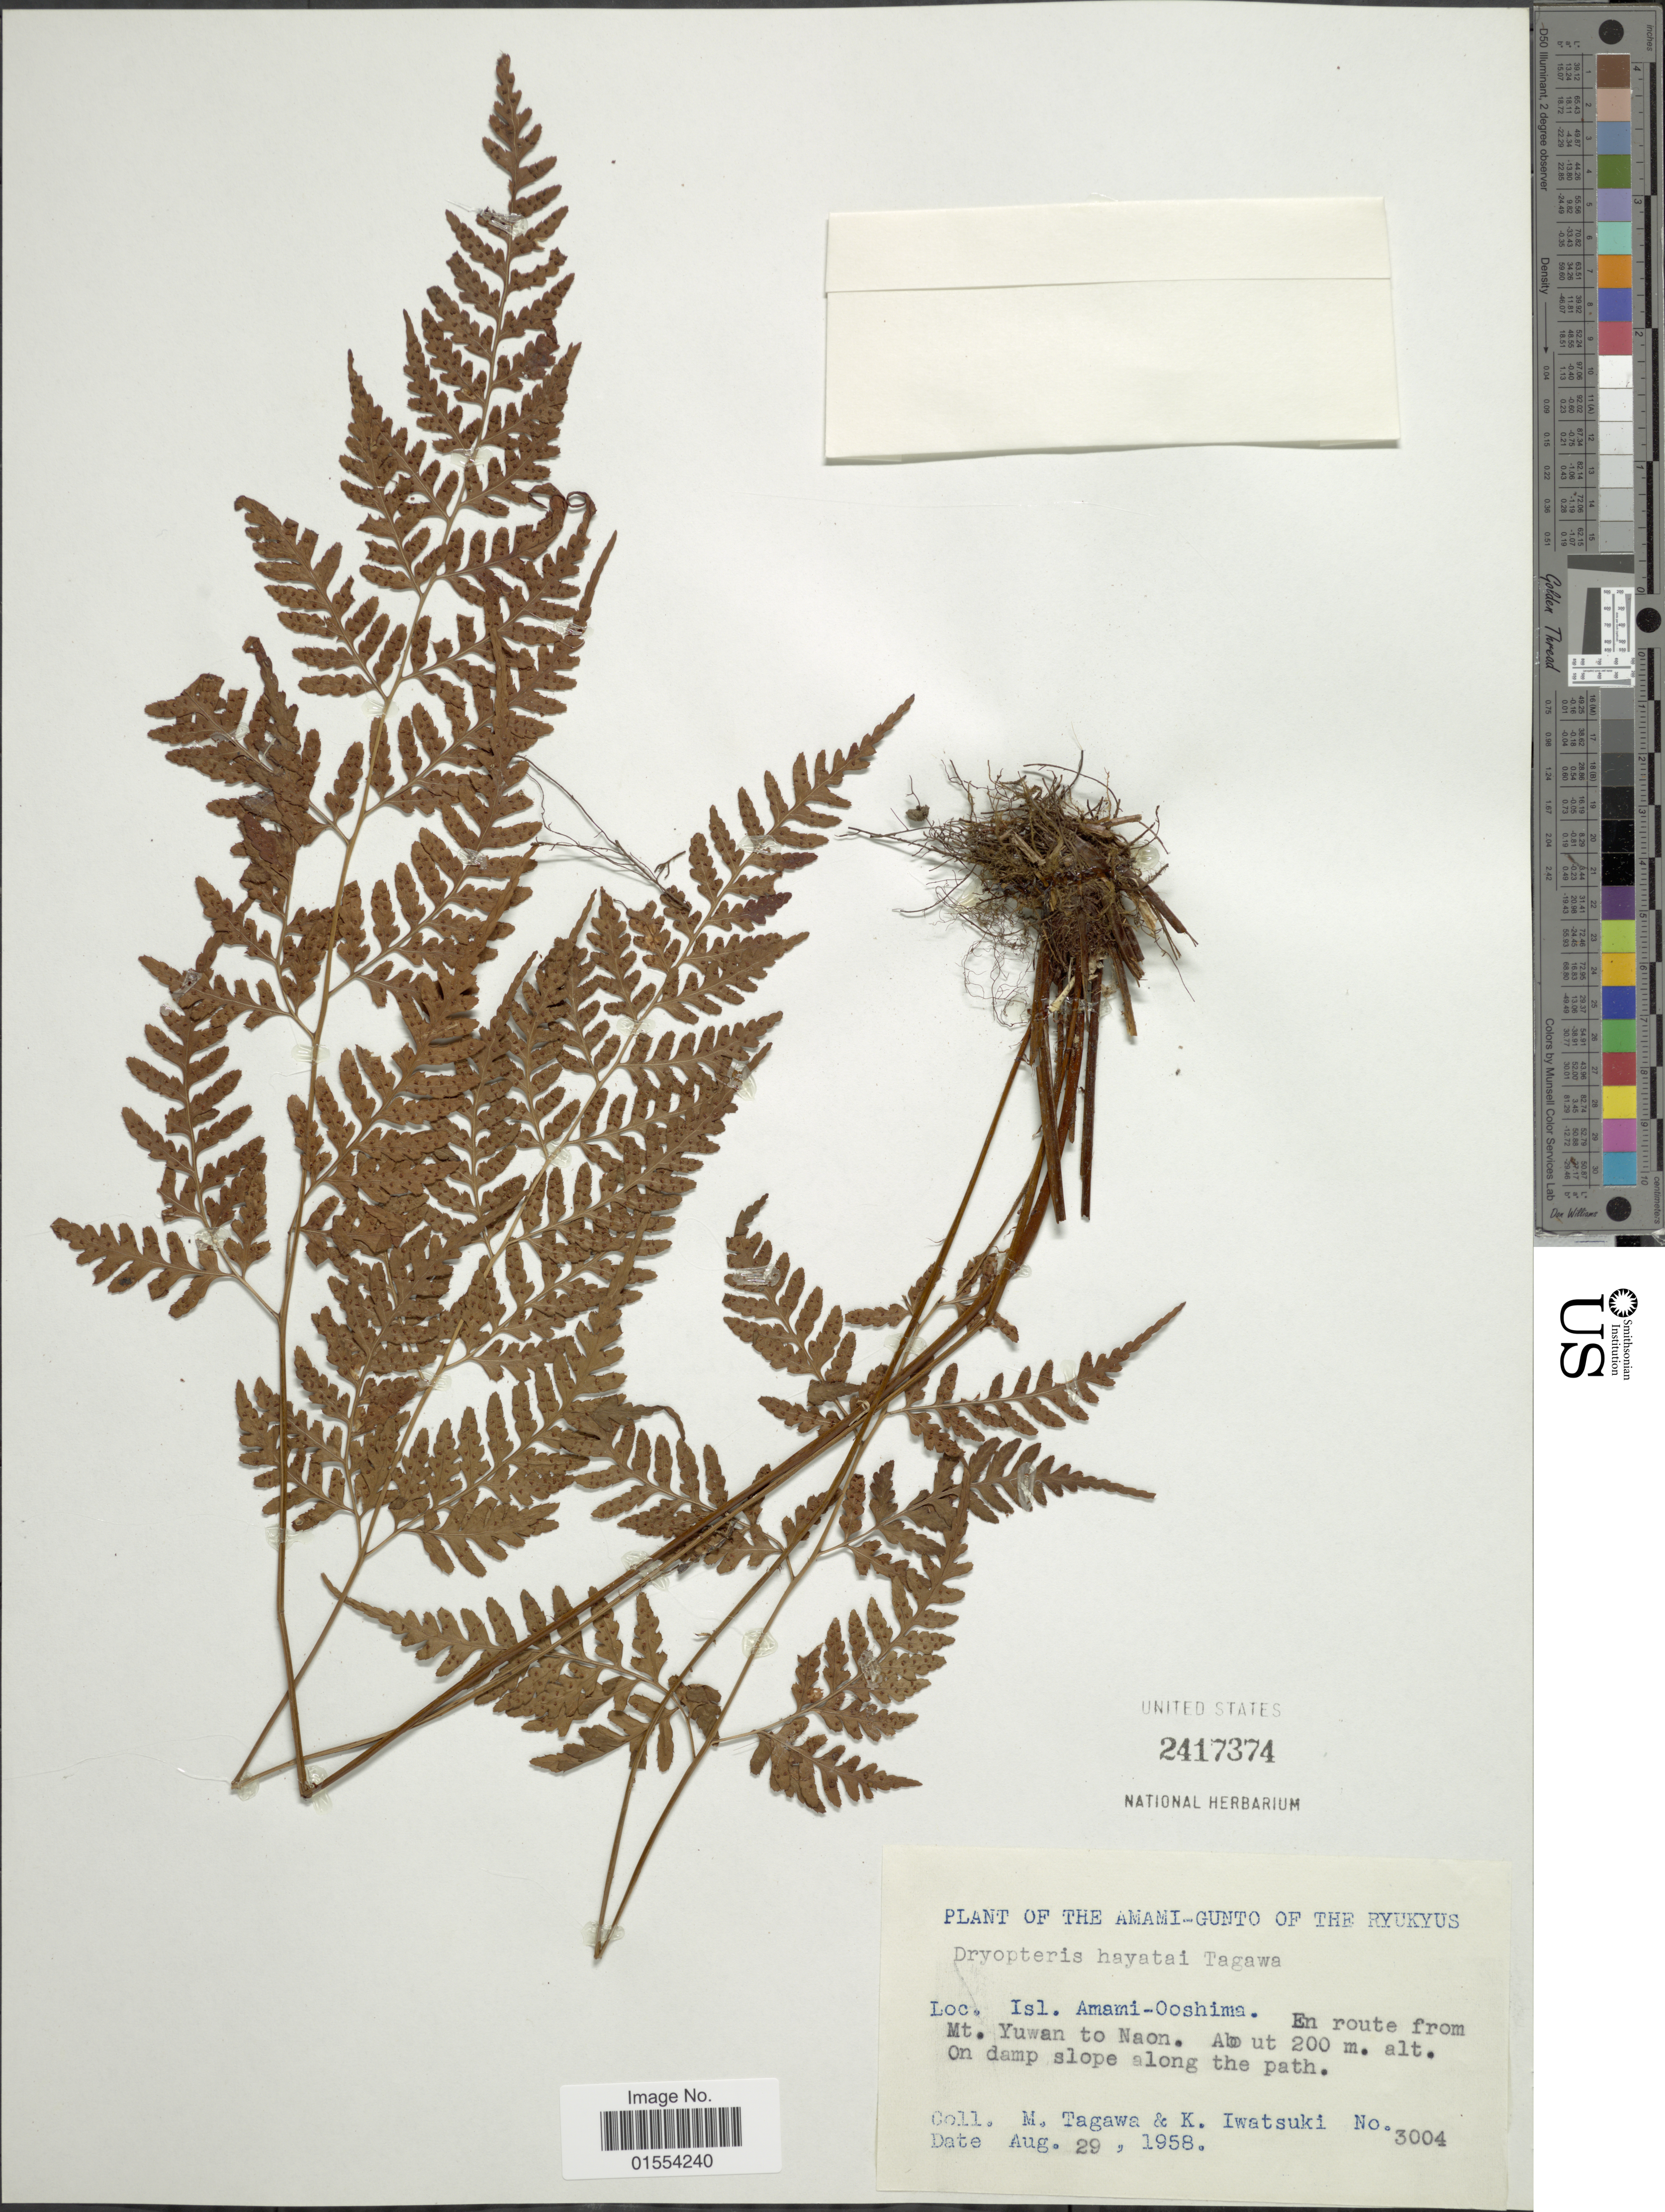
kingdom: Plantae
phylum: Tracheophyta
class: Polypodiopsida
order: Polypodiales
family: Dryopteridaceae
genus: Dryopteris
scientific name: Dryopteris hayatae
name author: Tagawa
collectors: M. Tagawa & K. Iwatsuki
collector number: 3004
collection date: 1958-08-29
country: Japan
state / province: Okinawa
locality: Isl. Amami-Ooshima. en route from Mt. Yuwan to Naon.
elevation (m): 200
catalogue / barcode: US 2417374